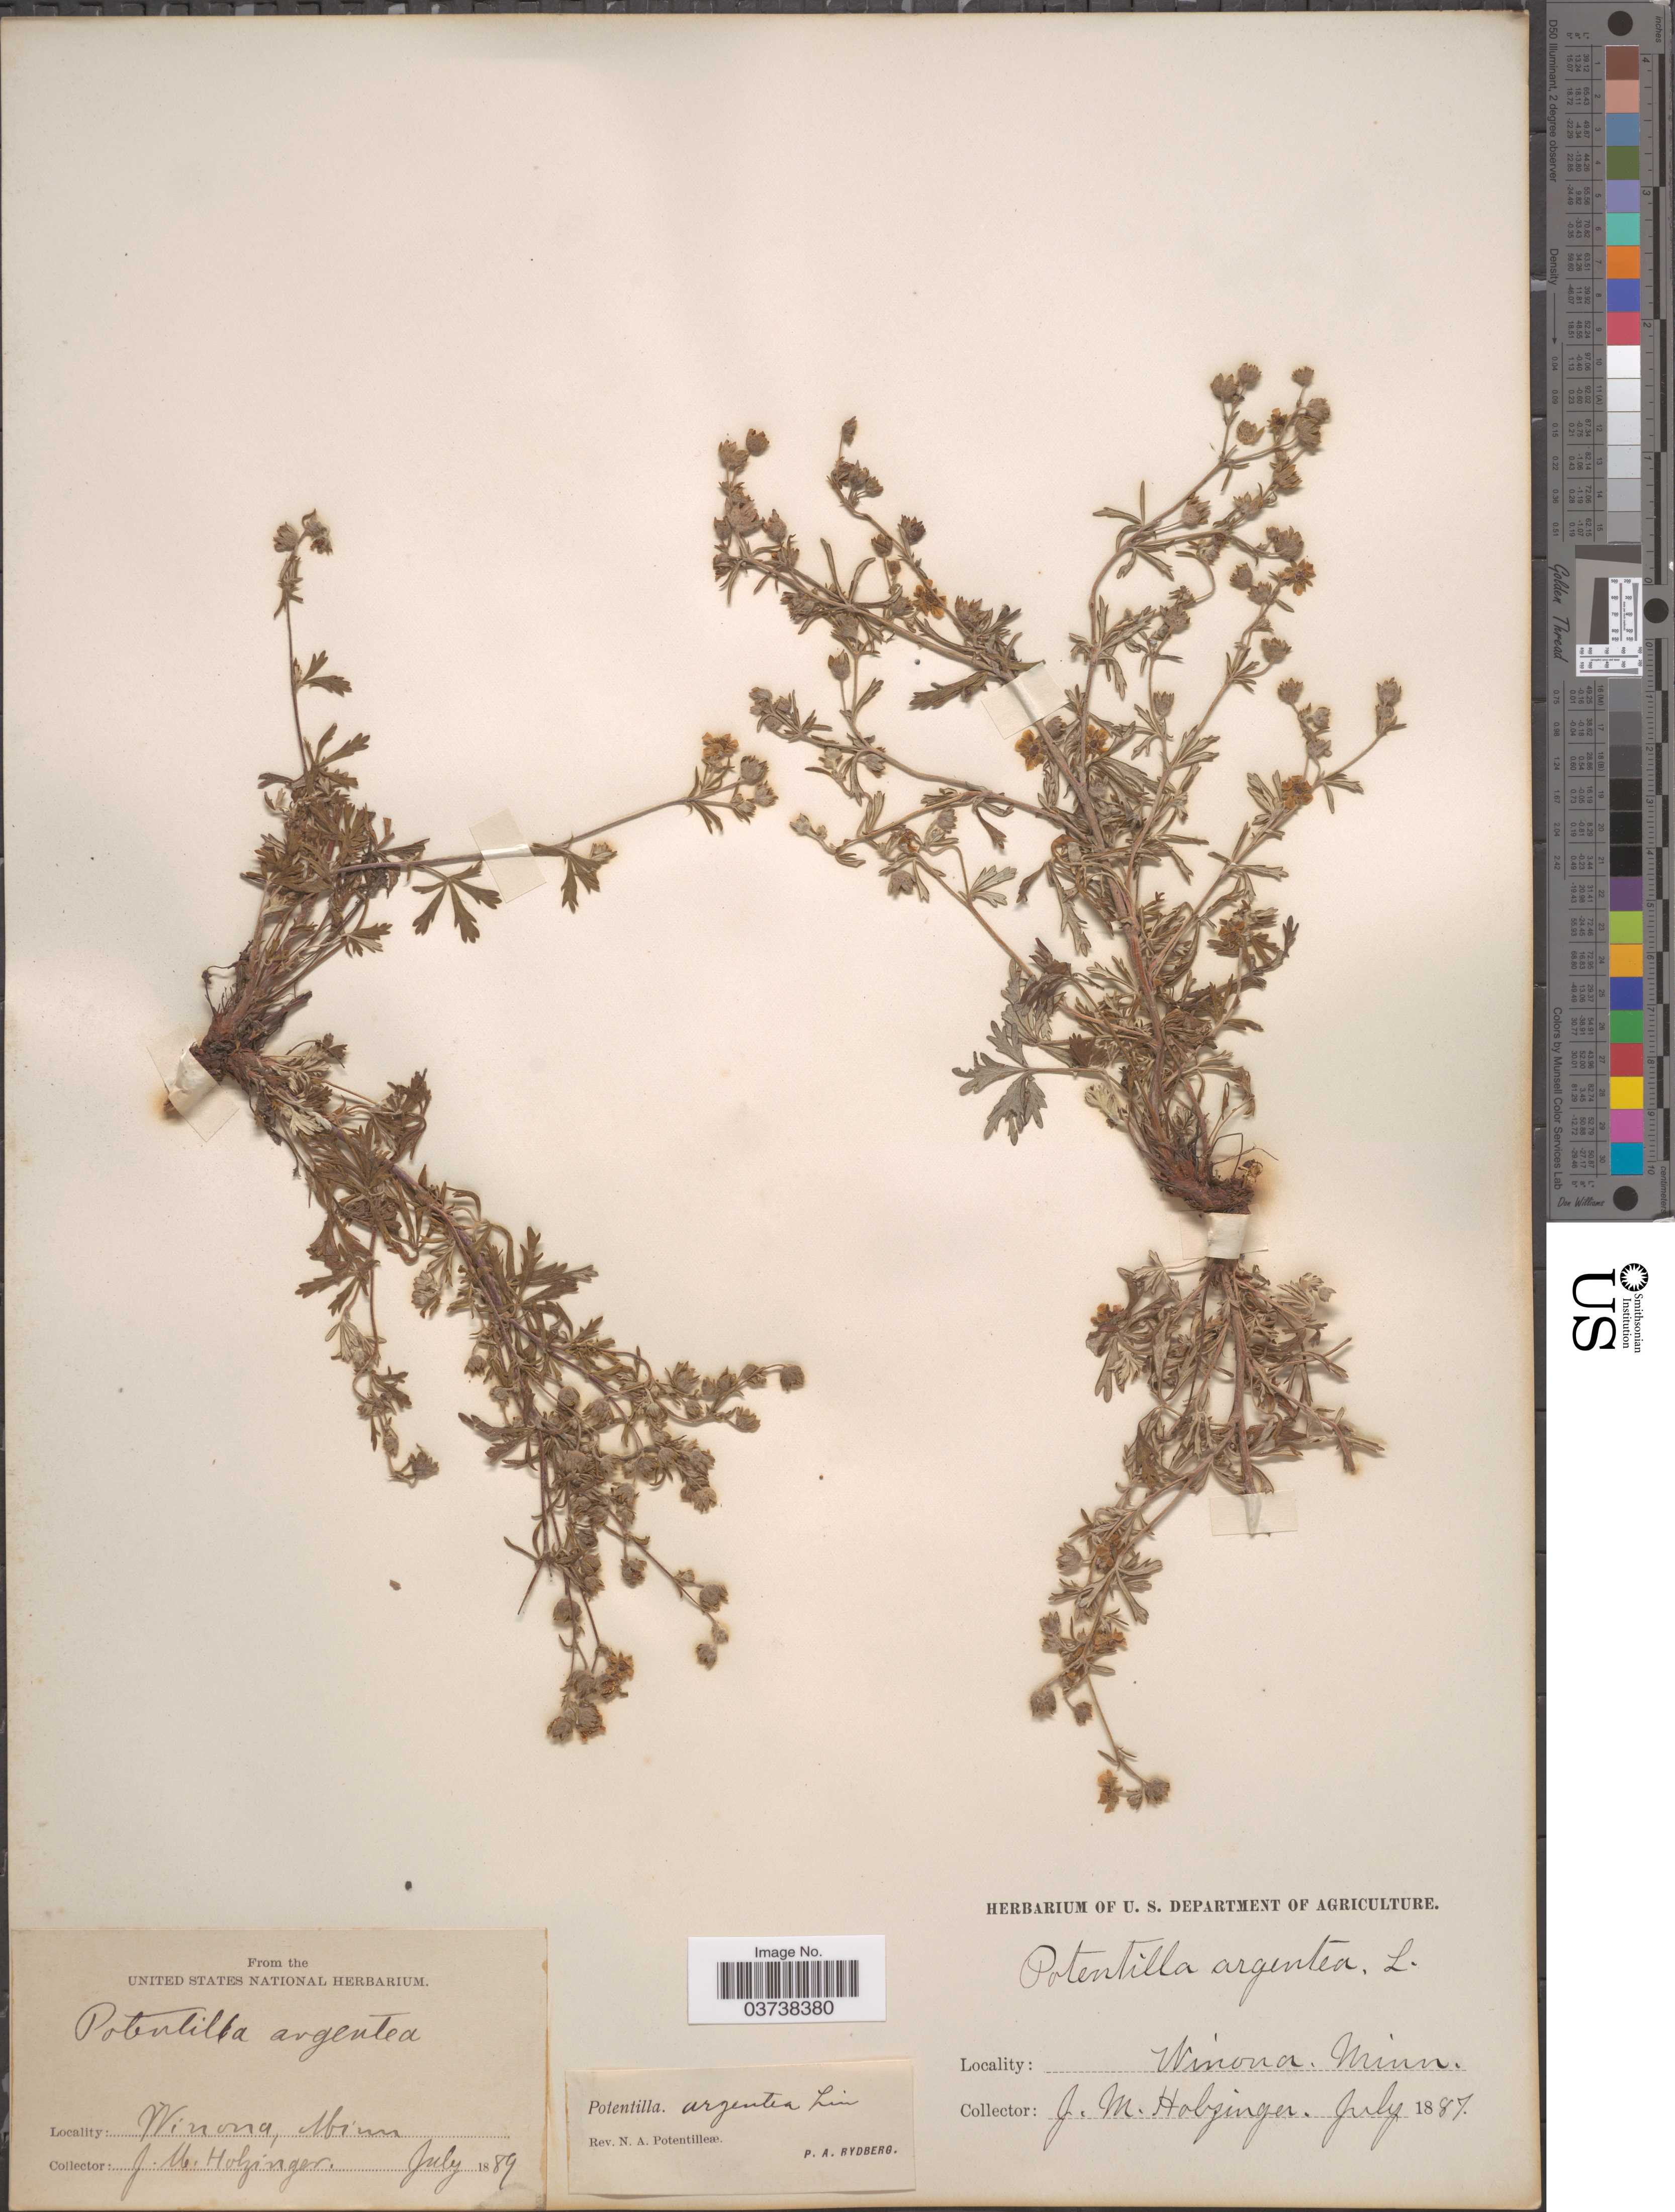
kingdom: Plantae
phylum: Tracheophyta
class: Magnoliopsida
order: Rosales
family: Rosaceae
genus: Potentilla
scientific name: Potentilla argentea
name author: L.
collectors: J. M. Holzinger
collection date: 1889-07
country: United States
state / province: Minnesota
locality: Winona.